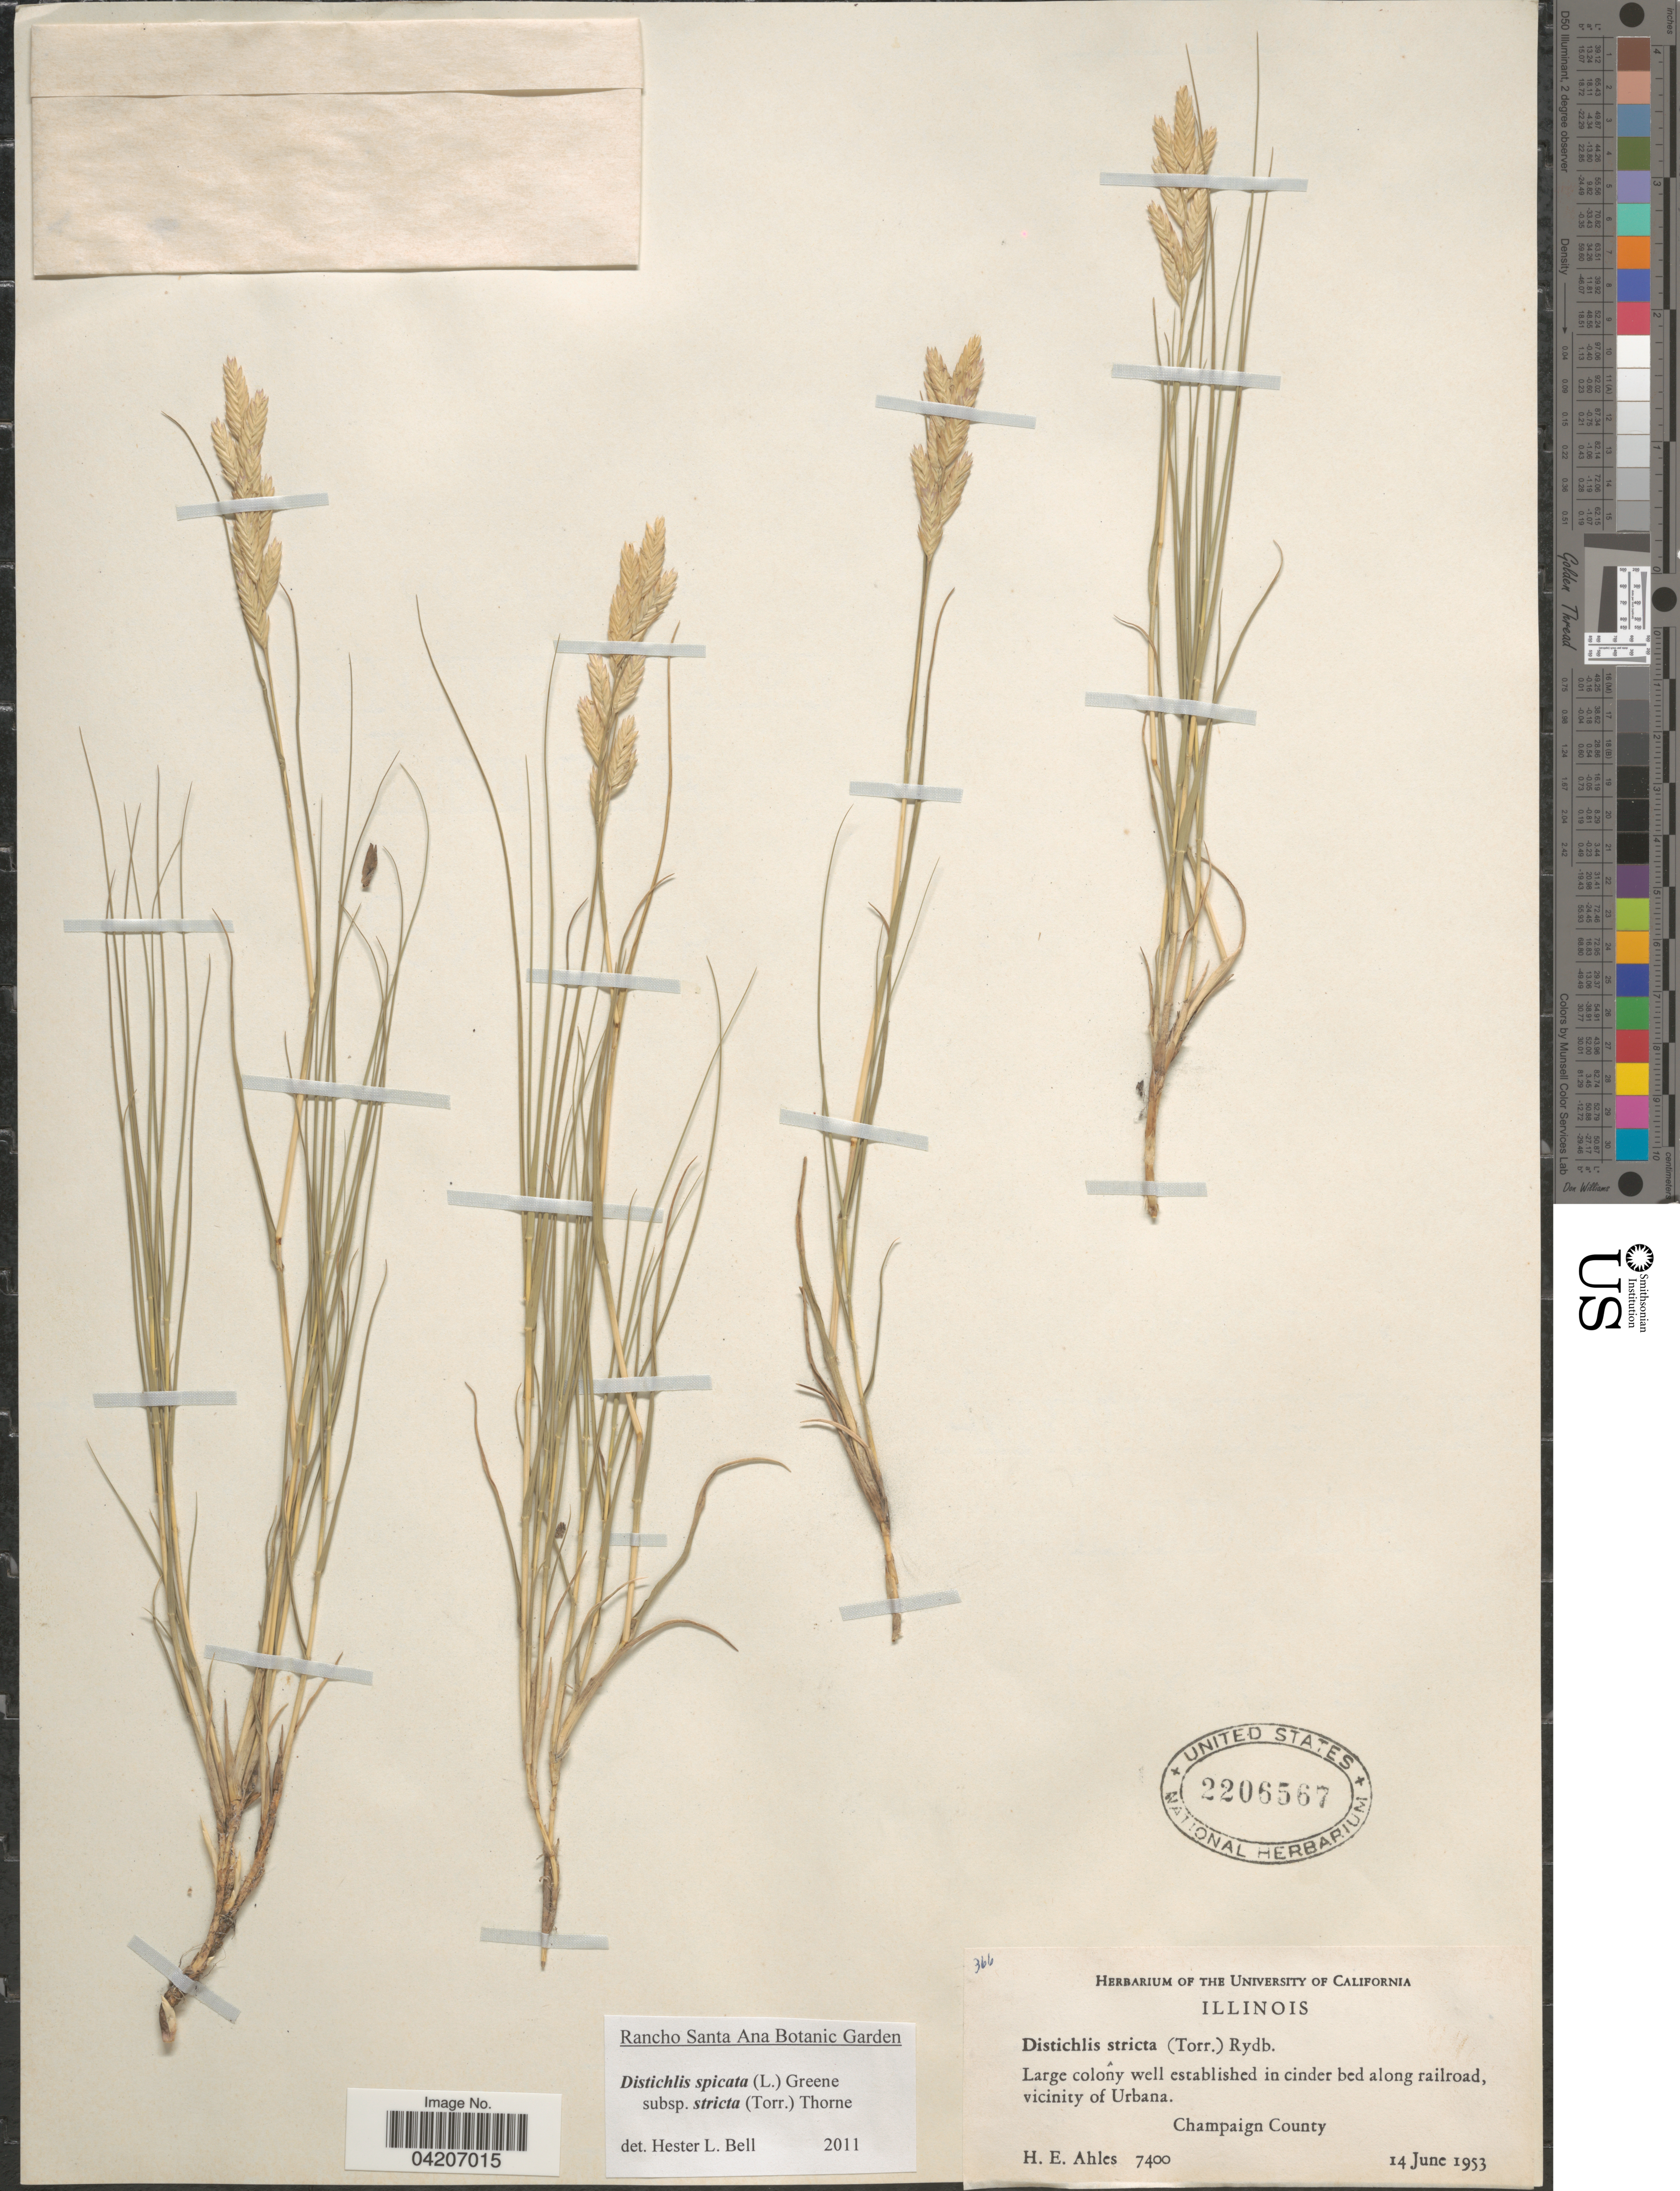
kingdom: Plantae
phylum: Tracheophyta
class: Liliopsida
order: Poales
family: Poaceae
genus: Distichlis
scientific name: Distichlis spicata subsp. stricta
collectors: H. E. Ahles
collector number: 7400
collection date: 1953-06-14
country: United States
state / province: Illinois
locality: Large colony well established in cinder bed along railroad, vicinity of Urbana. Champaign County.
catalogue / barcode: US 2206567